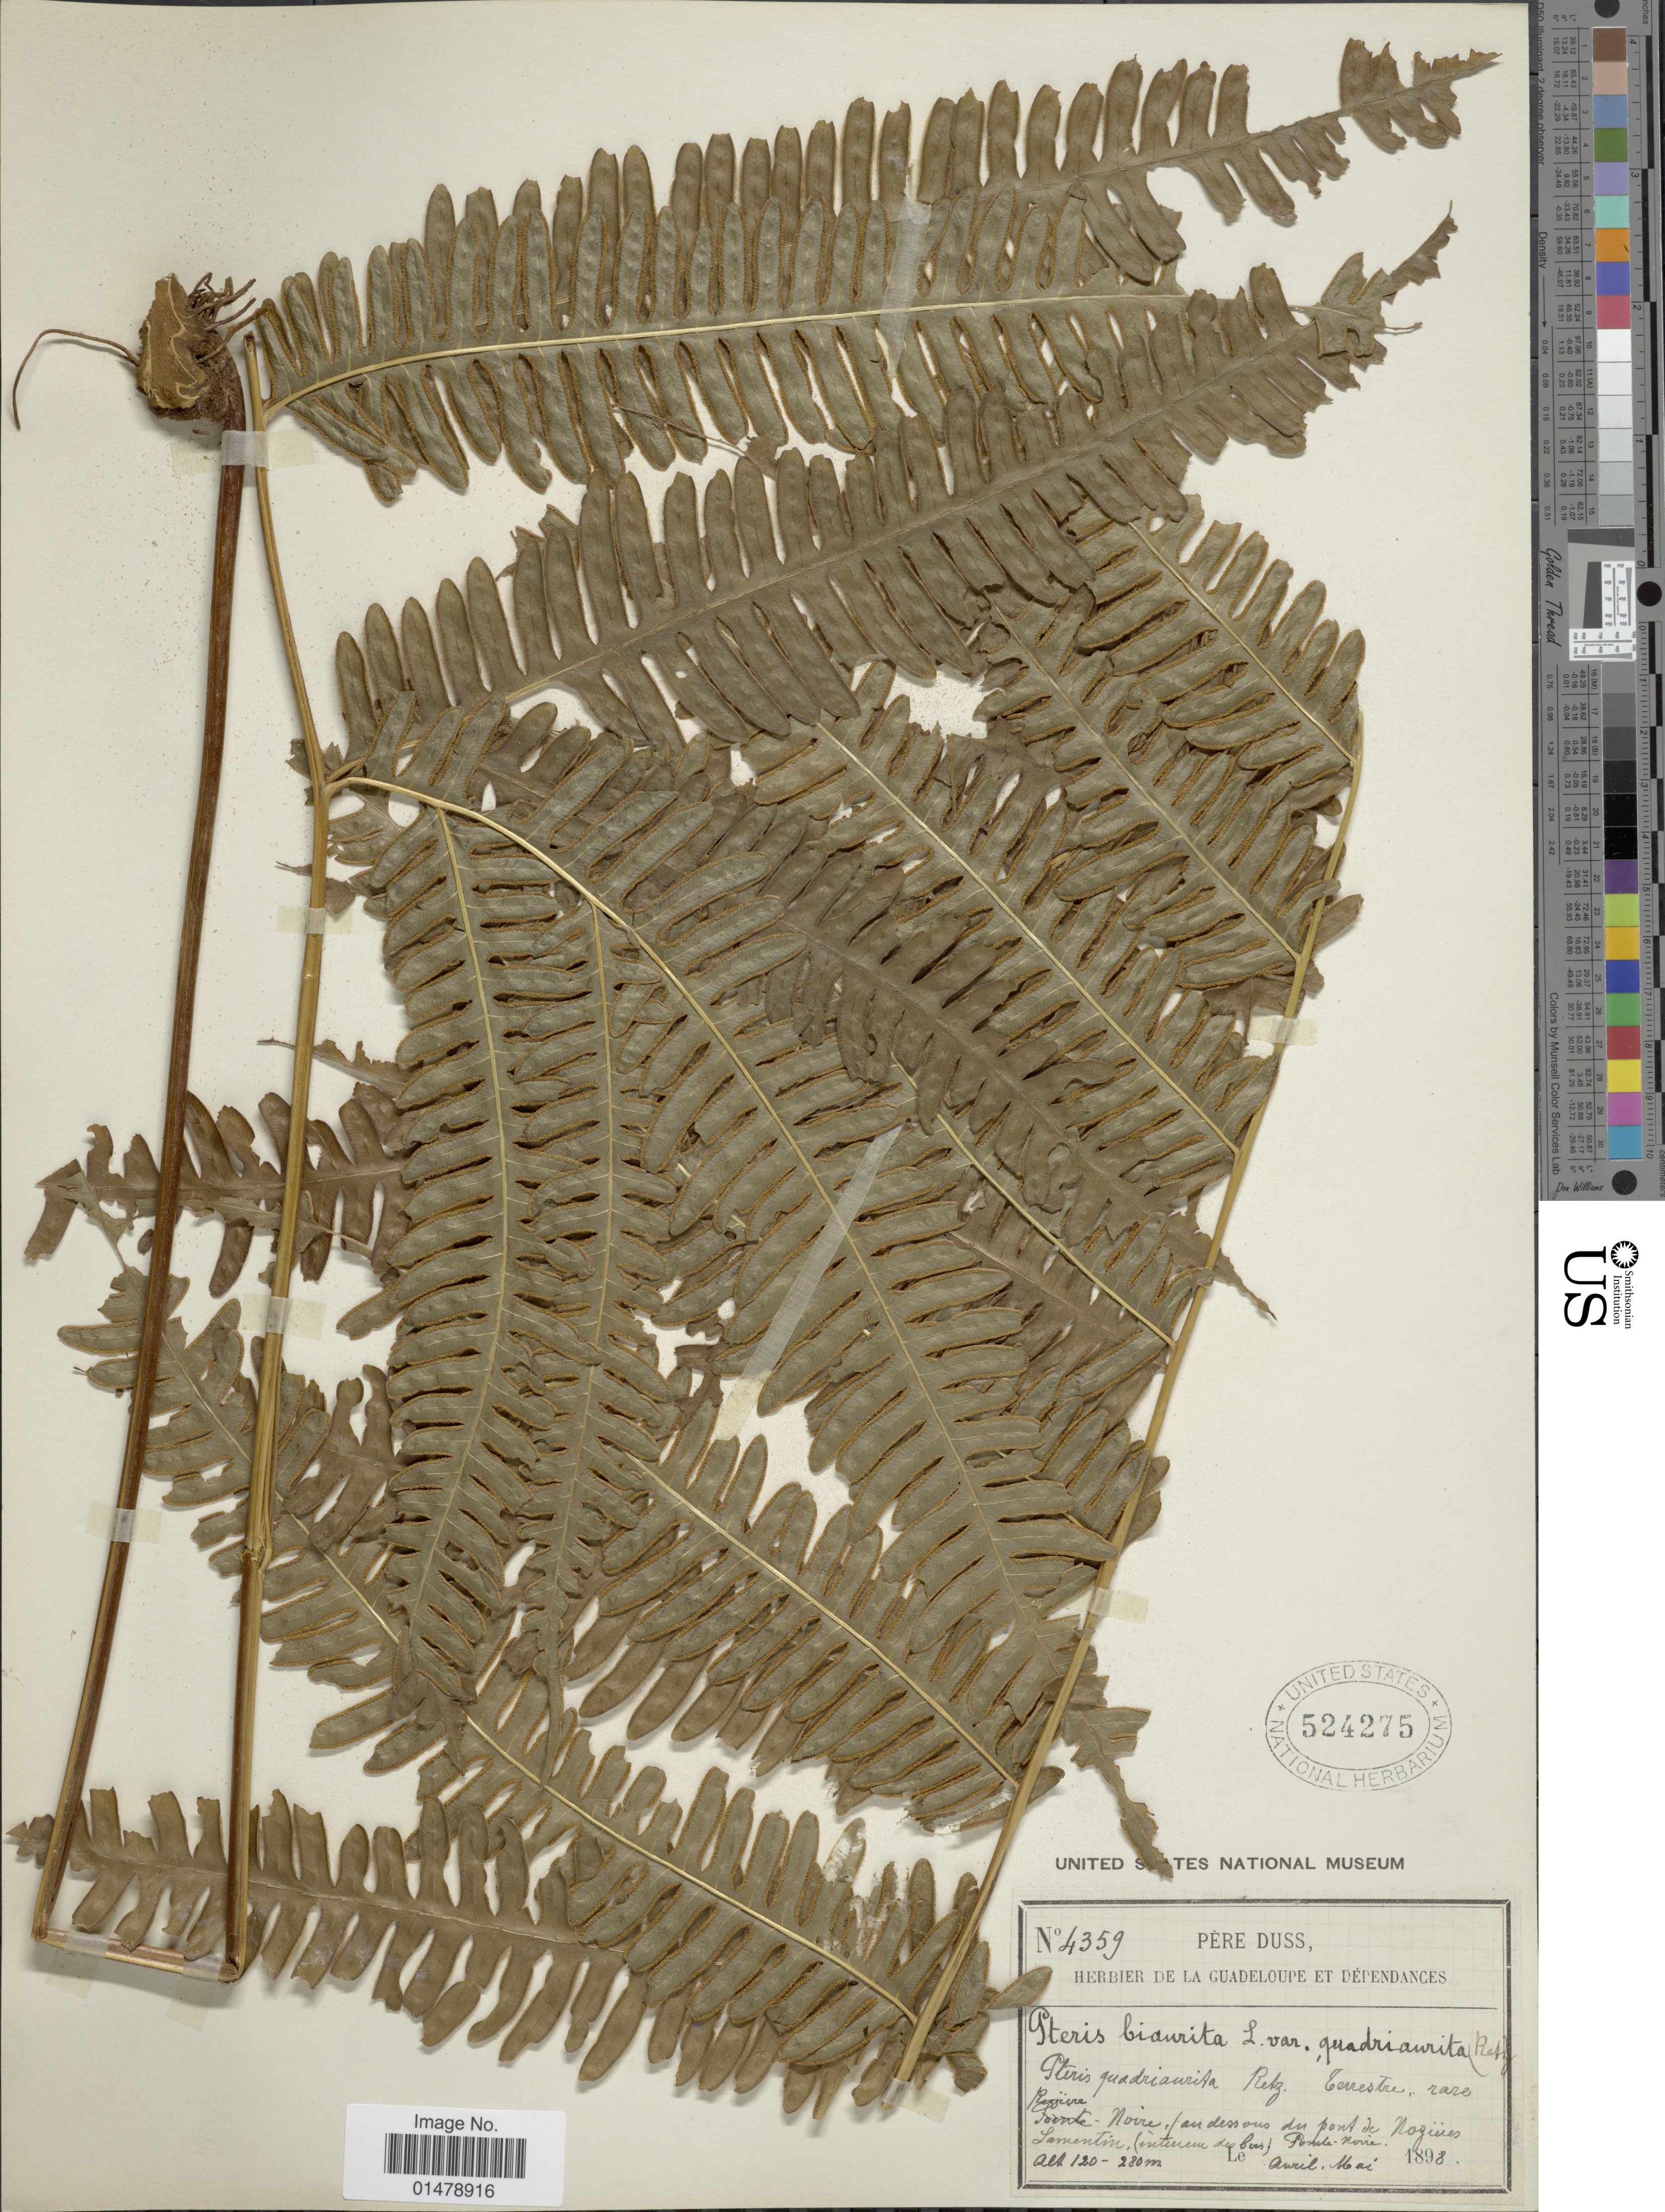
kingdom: Plantae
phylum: Tracheophyta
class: Polypodiopsida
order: Polypodiales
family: Pteridaceae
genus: Pteris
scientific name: Pteris quadriaurita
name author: Retz.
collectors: Père Duss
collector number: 4359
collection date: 1898-04/1898-05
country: Guadeloupe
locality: Riviere Noire au dessous du pont de Nozieres Lamentin, (interim de bois) Pointe-Noire.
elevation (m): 120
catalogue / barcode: US 524275